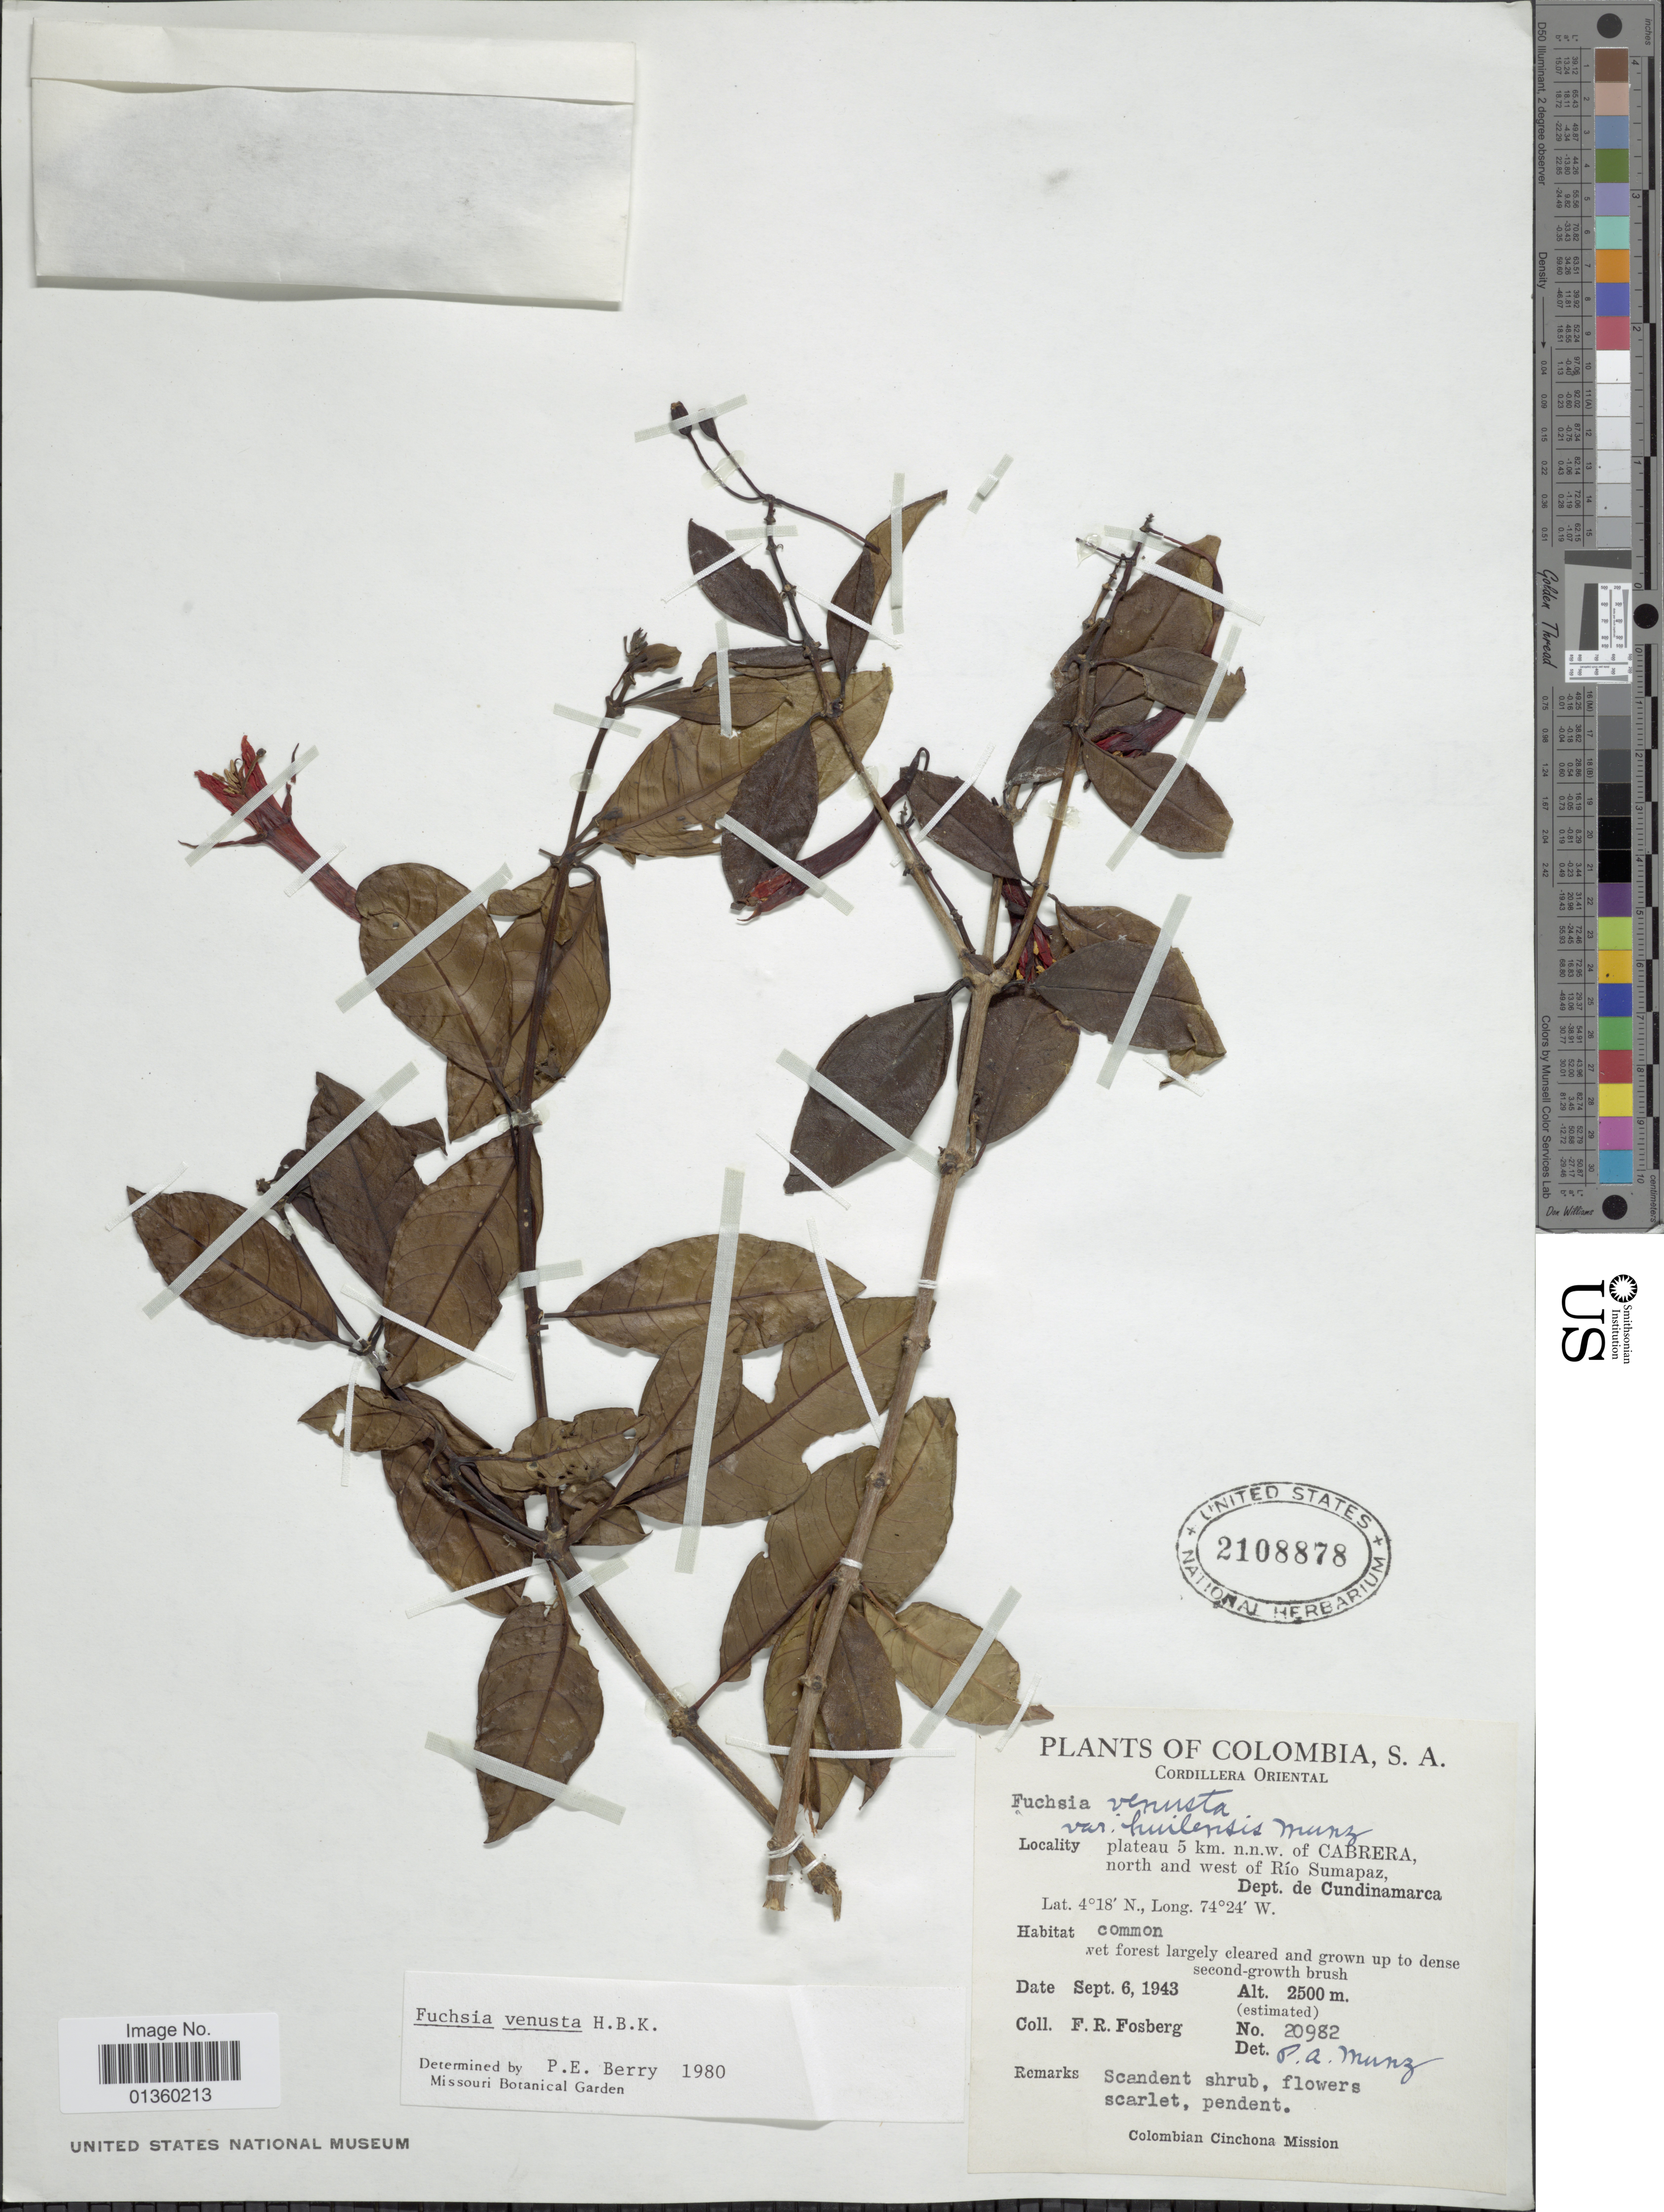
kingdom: Plantae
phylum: Tracheophyta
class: Magnoliopsida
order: Myrtales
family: Onagraceae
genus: Fuchsia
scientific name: Fuchsia venusta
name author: Kunth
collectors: F. R. Fosberg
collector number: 20982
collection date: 1943-09-06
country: Colombia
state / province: Cundinamarca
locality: Cordillera Oriental. Plateau 5 km. n.n.w. of Cabrera, north and west of Río Sumapaz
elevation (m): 2500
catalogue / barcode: US 2108878